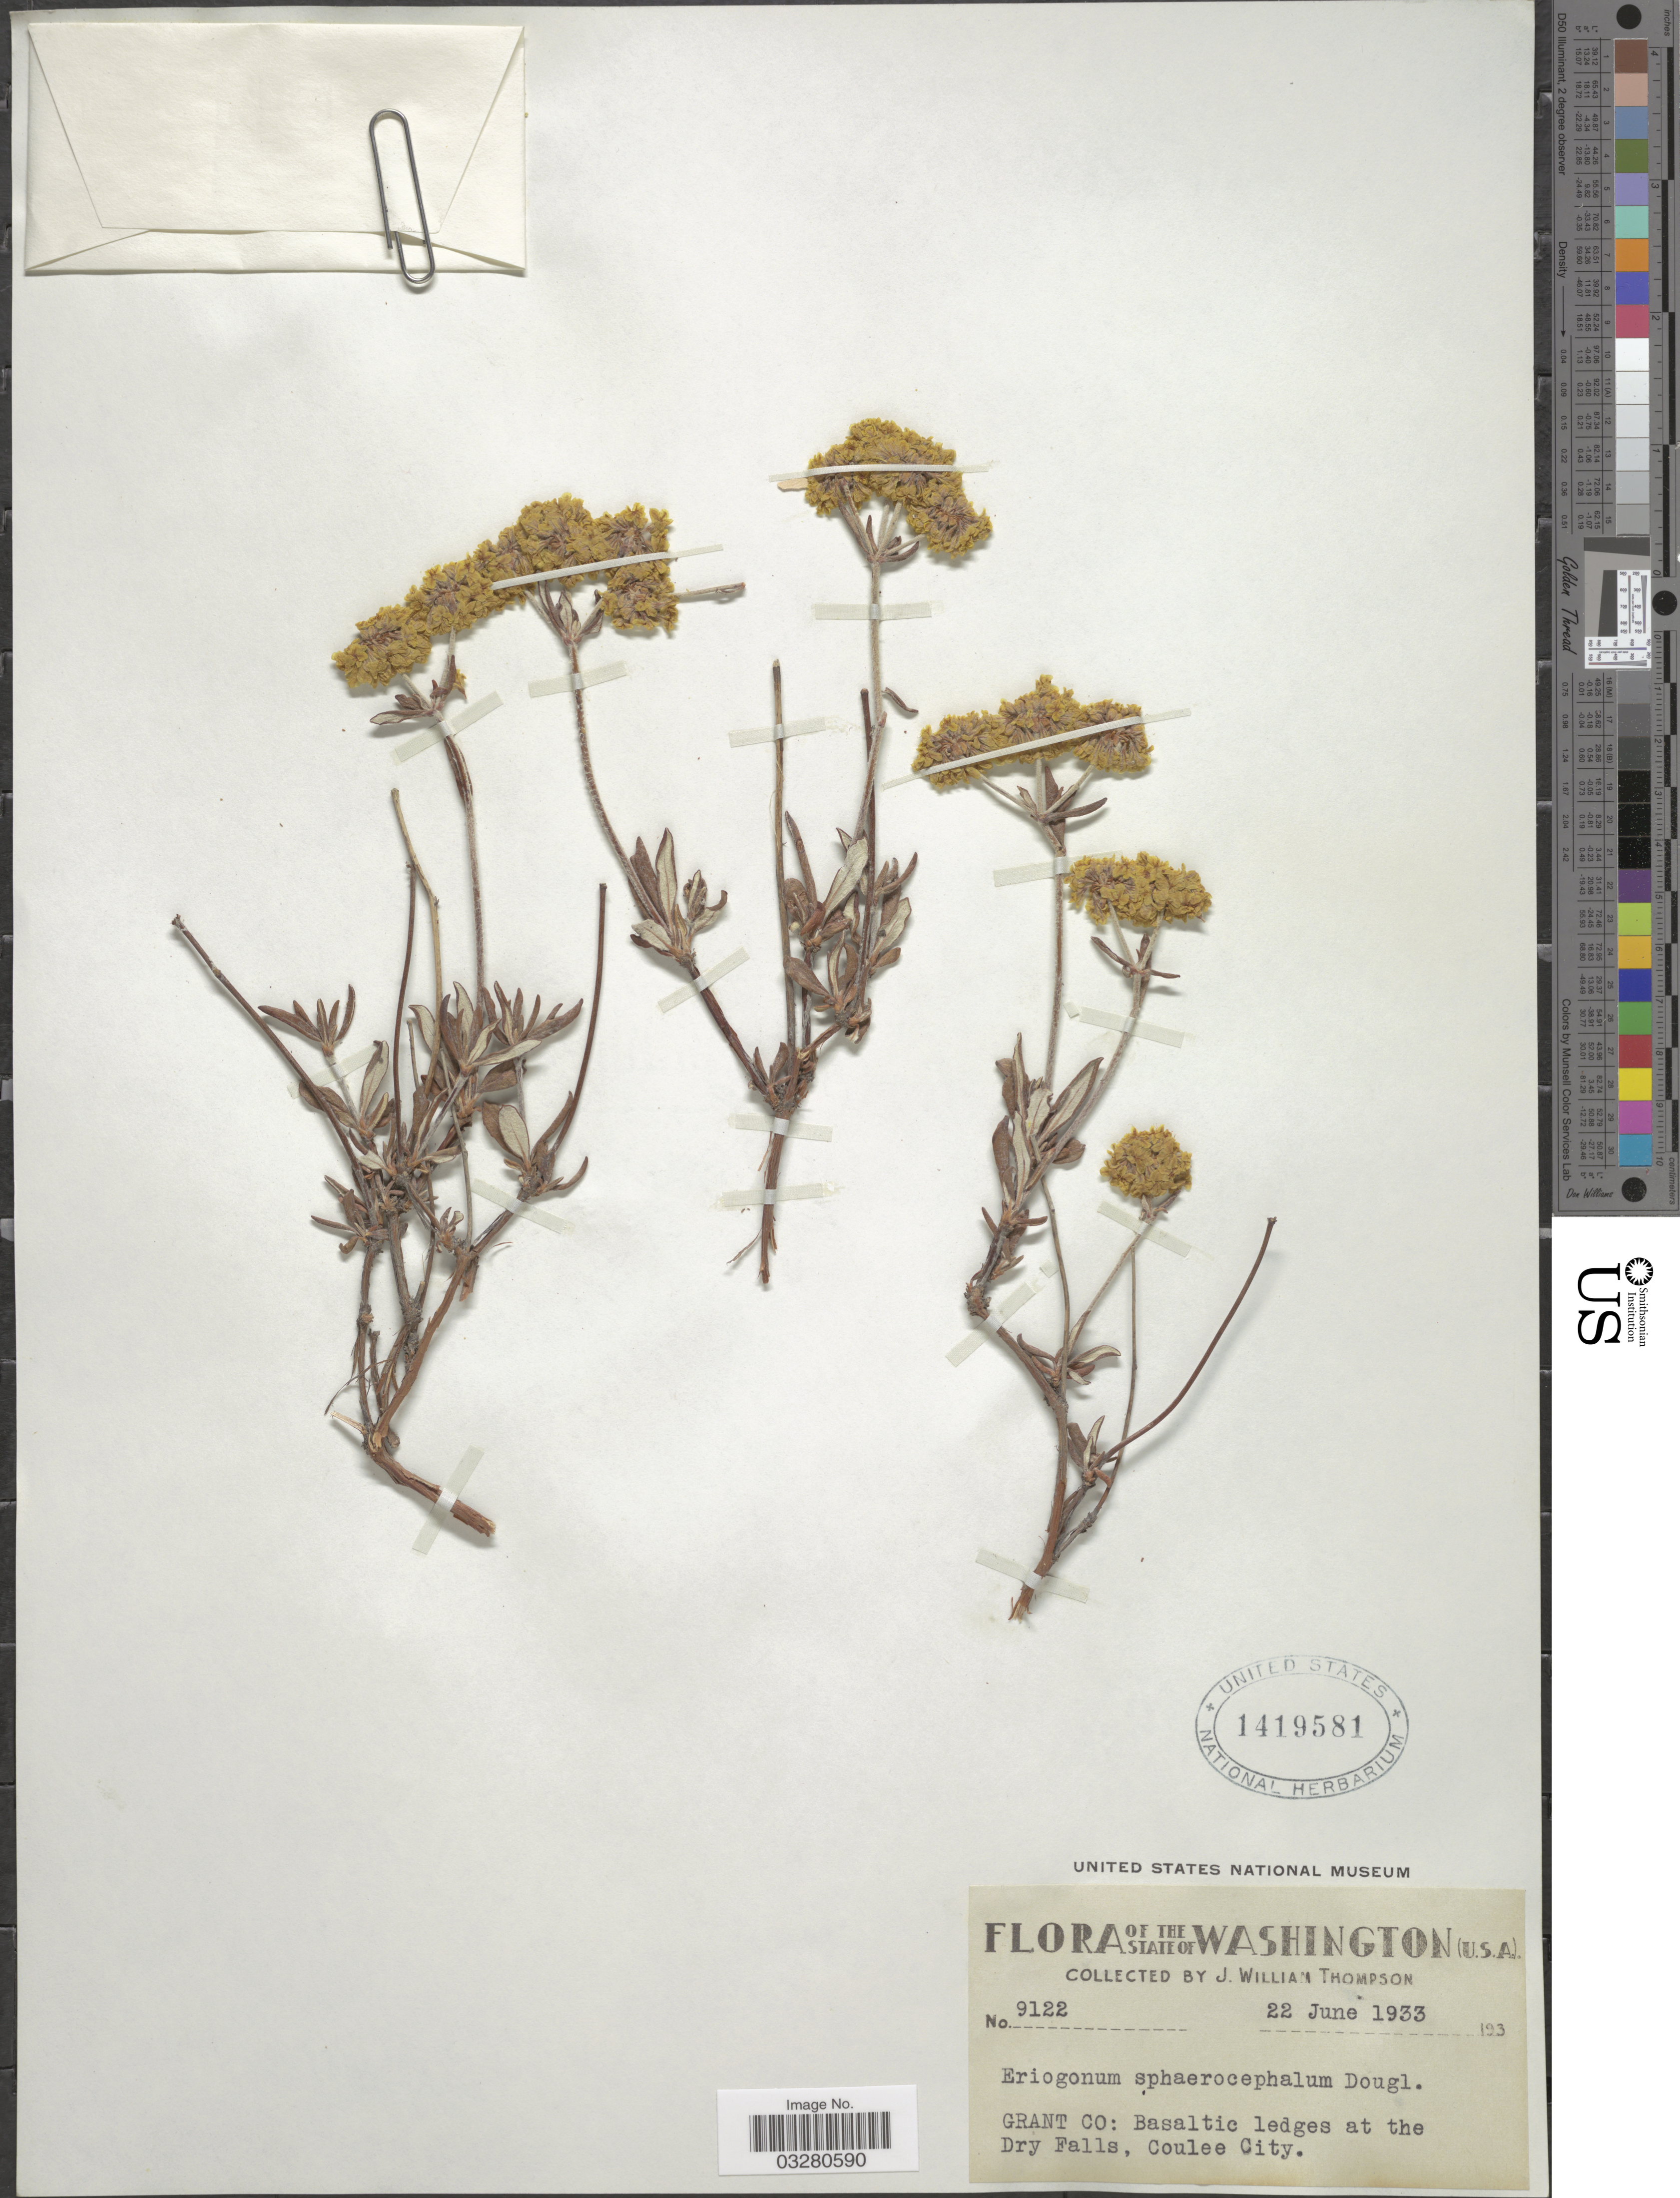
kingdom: Plantae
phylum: Tracheophyta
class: Magnoliopsida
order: Caryophyllales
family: Polygonaceae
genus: Eriogonum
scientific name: Eriogonum sphaerocephalum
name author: Benth. & Douglas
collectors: J. W. Thompson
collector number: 9122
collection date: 1933-06-22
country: United States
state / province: Washington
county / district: Grant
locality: Grant Co: Basaltic ledges at the Dry Falls, Coulee City.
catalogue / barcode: US 1419581